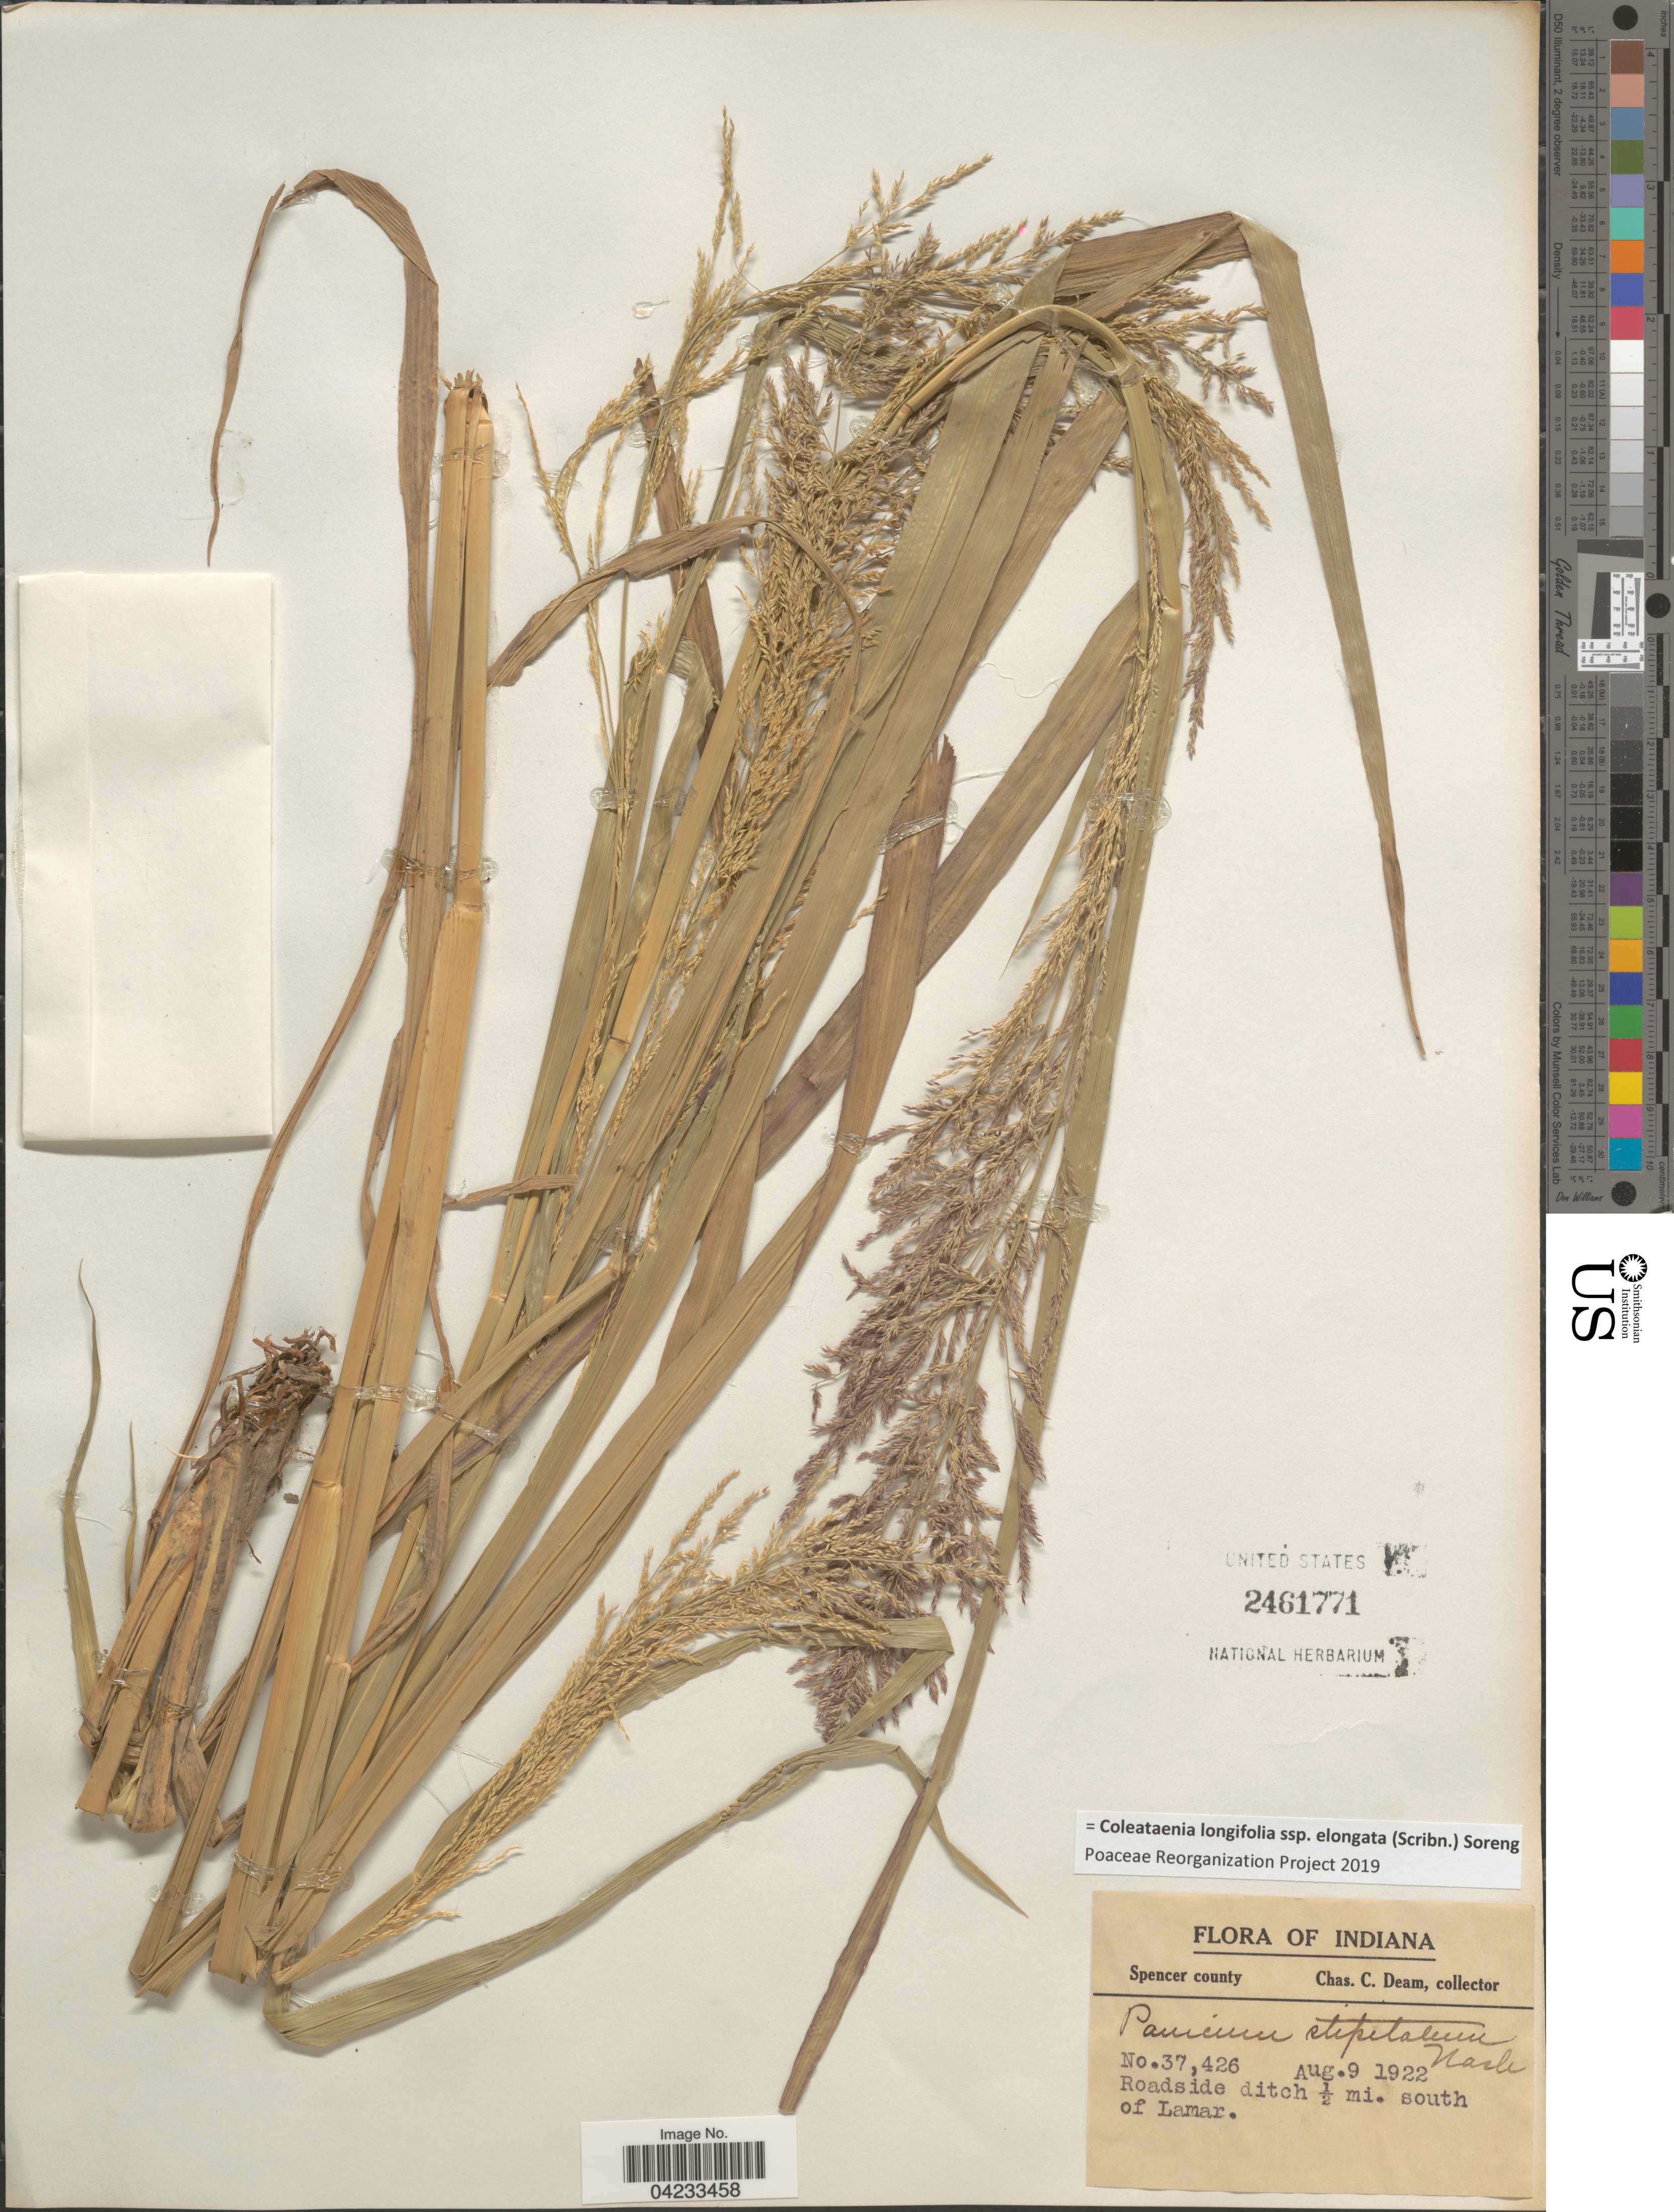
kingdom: Plantae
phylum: Tracheophyta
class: Liliopsida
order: Poales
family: Poaceae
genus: Coleataenia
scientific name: Coleataenia longifolia subsp. elongata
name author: (Scribn.) Soreng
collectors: C. C. Deam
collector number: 37426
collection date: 1922-08-09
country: United States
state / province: Indiana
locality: Spencer county. Roadside ditch 1/2 mi. south of Lamar.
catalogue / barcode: US 2461771